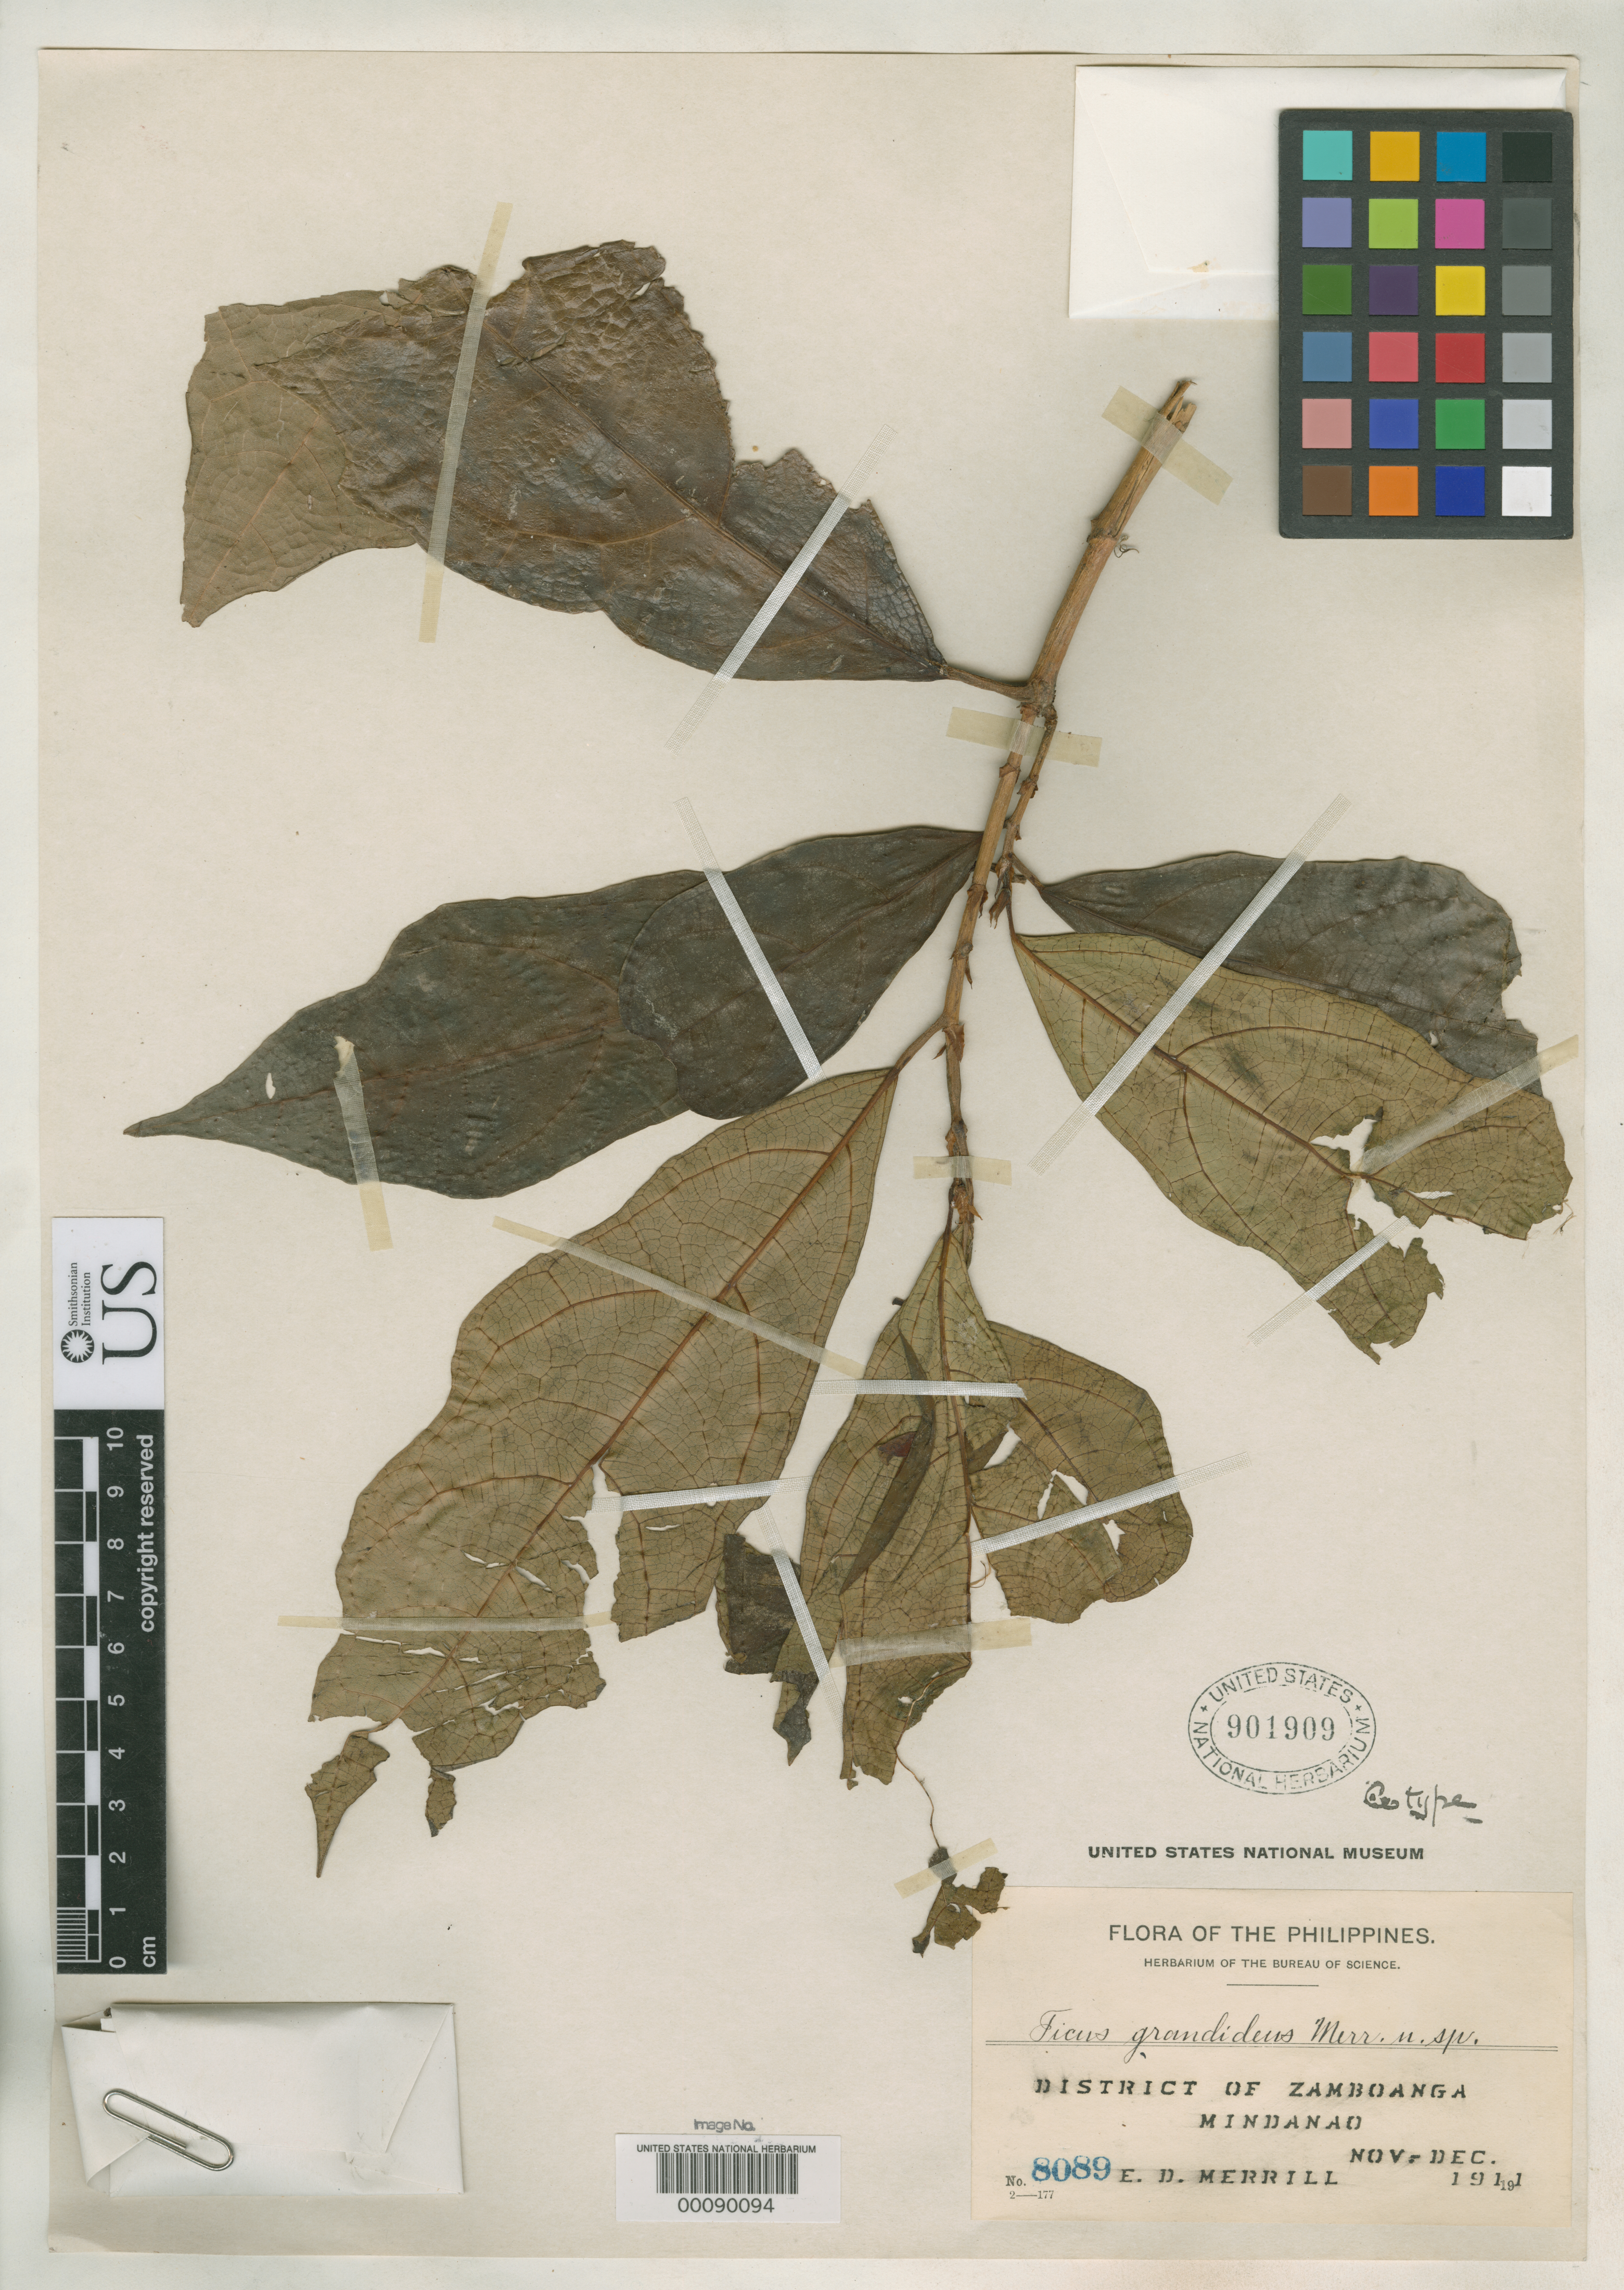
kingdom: Plantae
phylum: Tracheophyta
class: Magnoliopsida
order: Rosales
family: Moraceae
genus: Ficus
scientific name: Ficus grandidens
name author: Merr.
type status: Isotype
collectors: E. D. Merrill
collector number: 8089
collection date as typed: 28 Nov 1911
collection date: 1911-11-28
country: Philippines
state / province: Zamboanga Peninsula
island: Mindanao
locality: Sax River Mountains, back of San Ramon.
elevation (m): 800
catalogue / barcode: US 901909